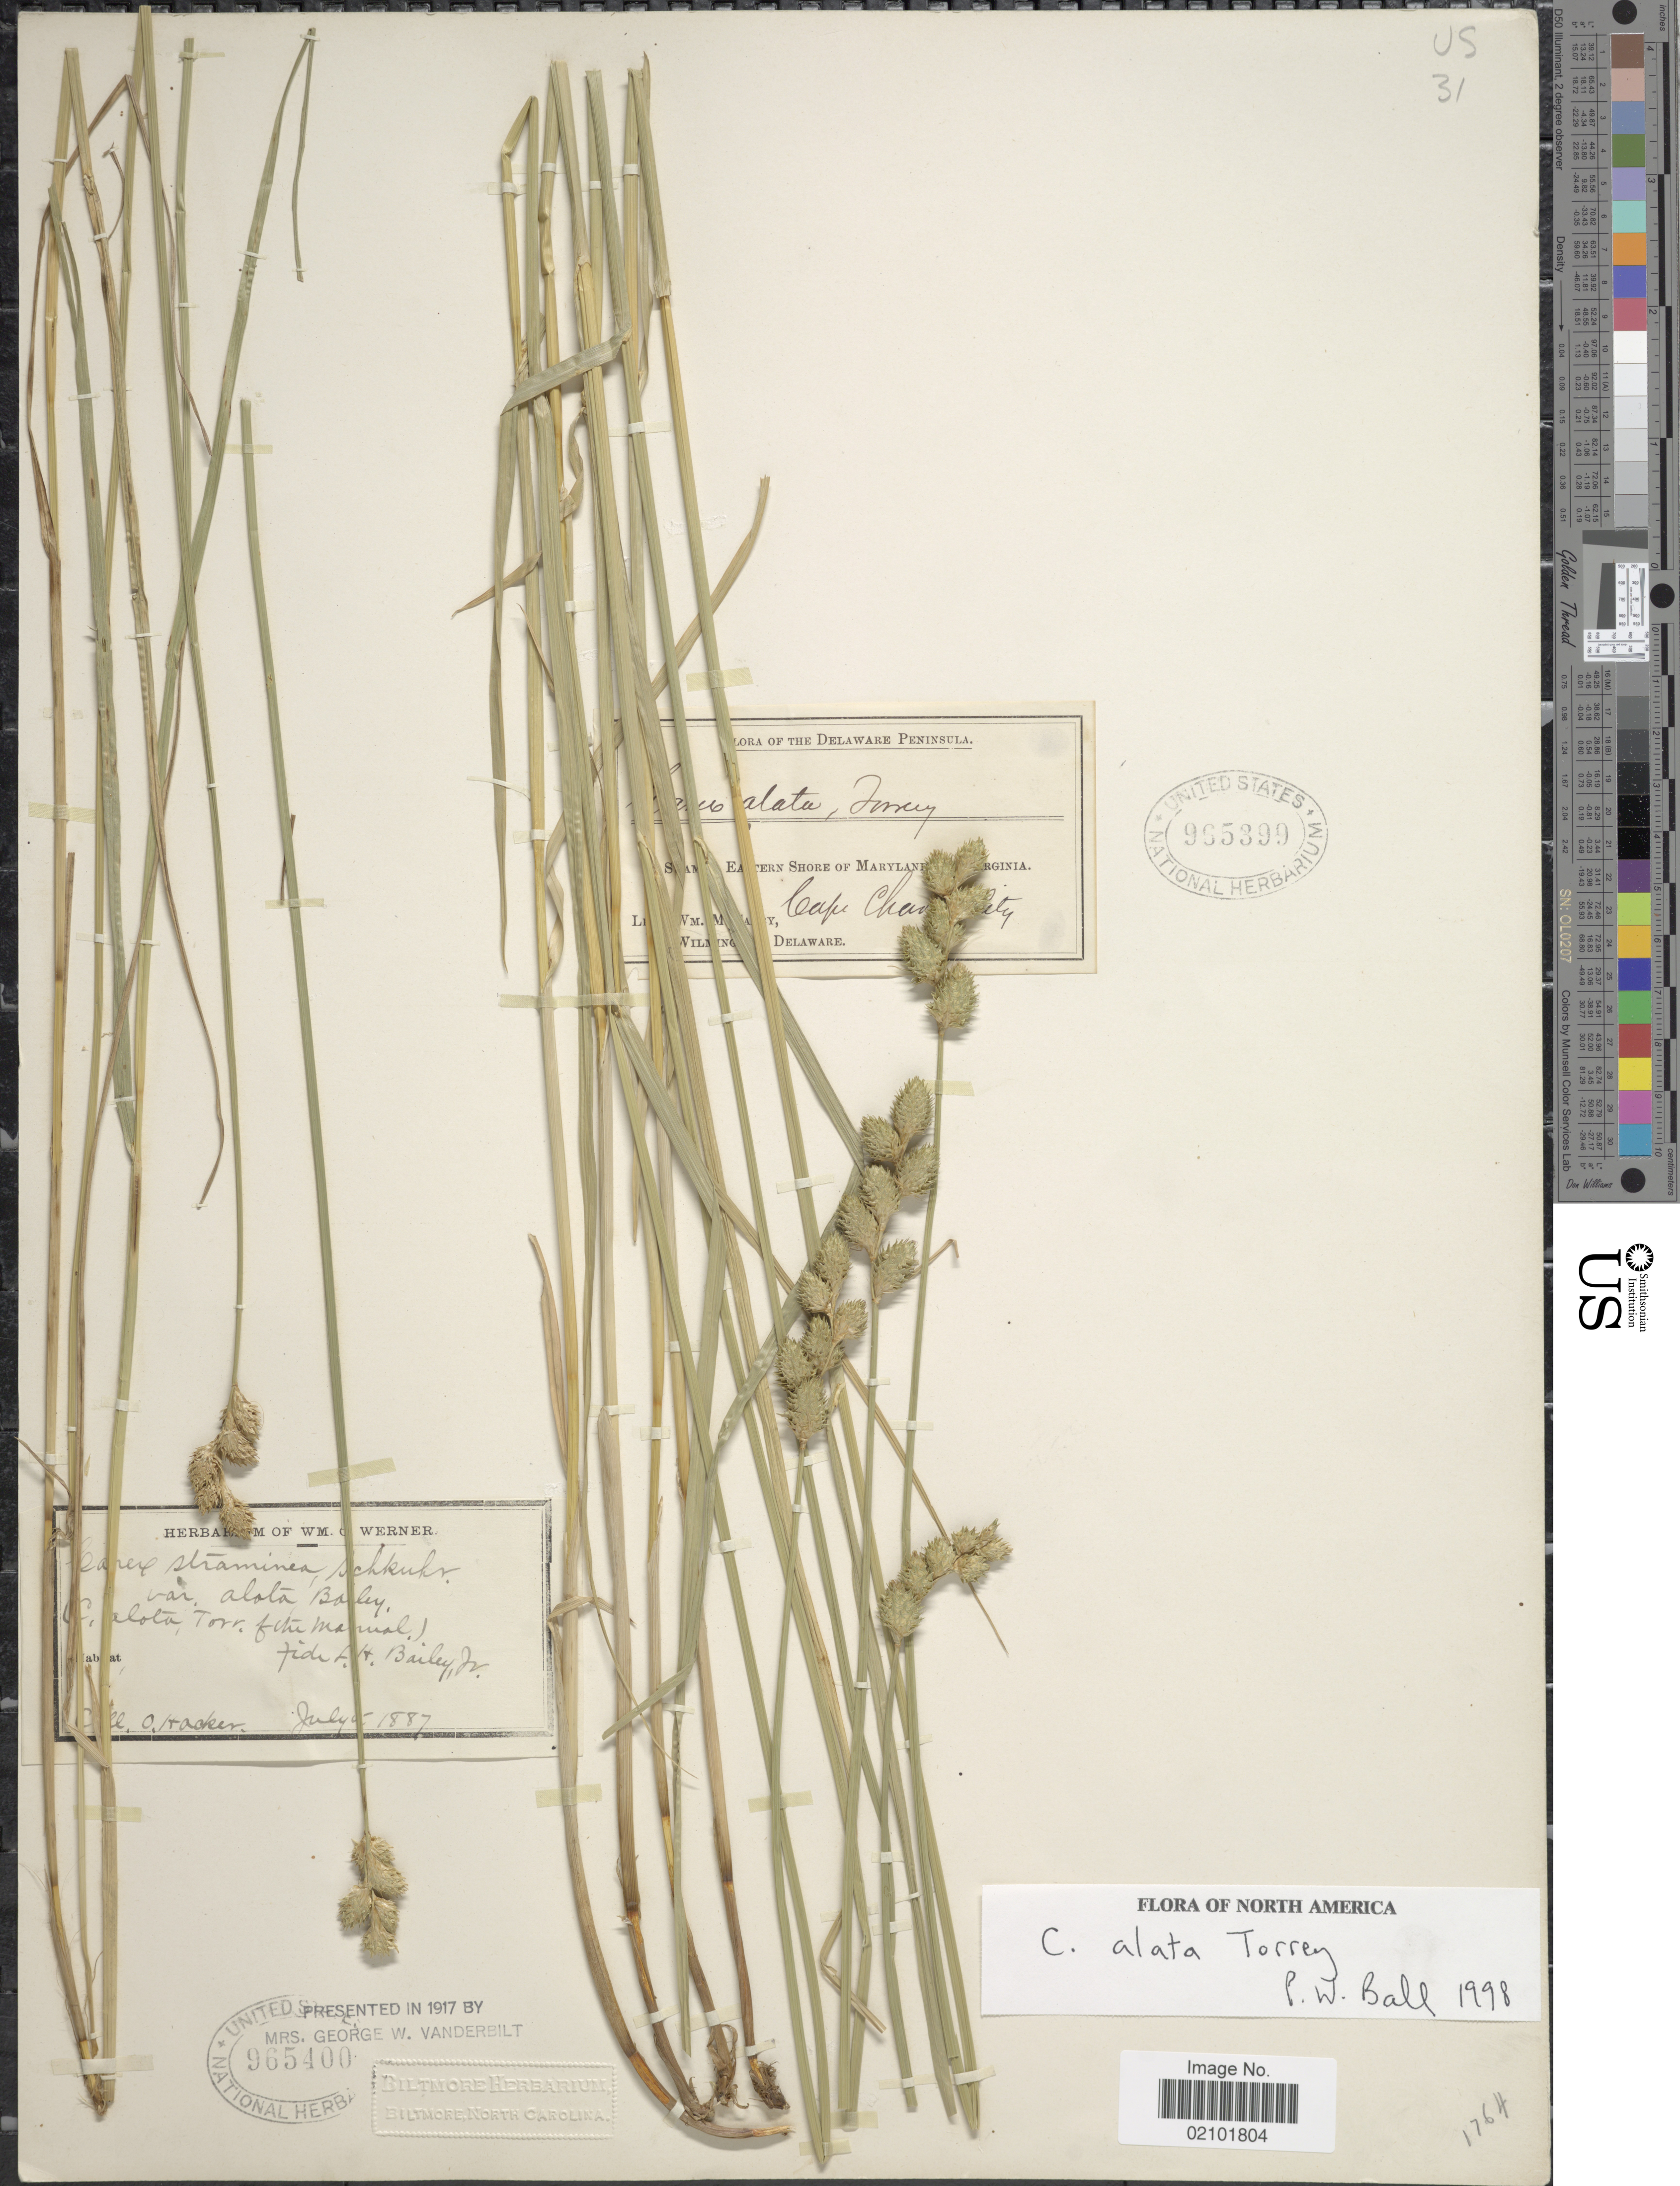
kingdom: Plantae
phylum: Tracheophyta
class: Liliopsida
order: Poales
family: Cyperaceae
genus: Carex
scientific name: Carex alata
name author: Torr.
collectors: O. Hacker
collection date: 1887-07-05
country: United States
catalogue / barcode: US 965400